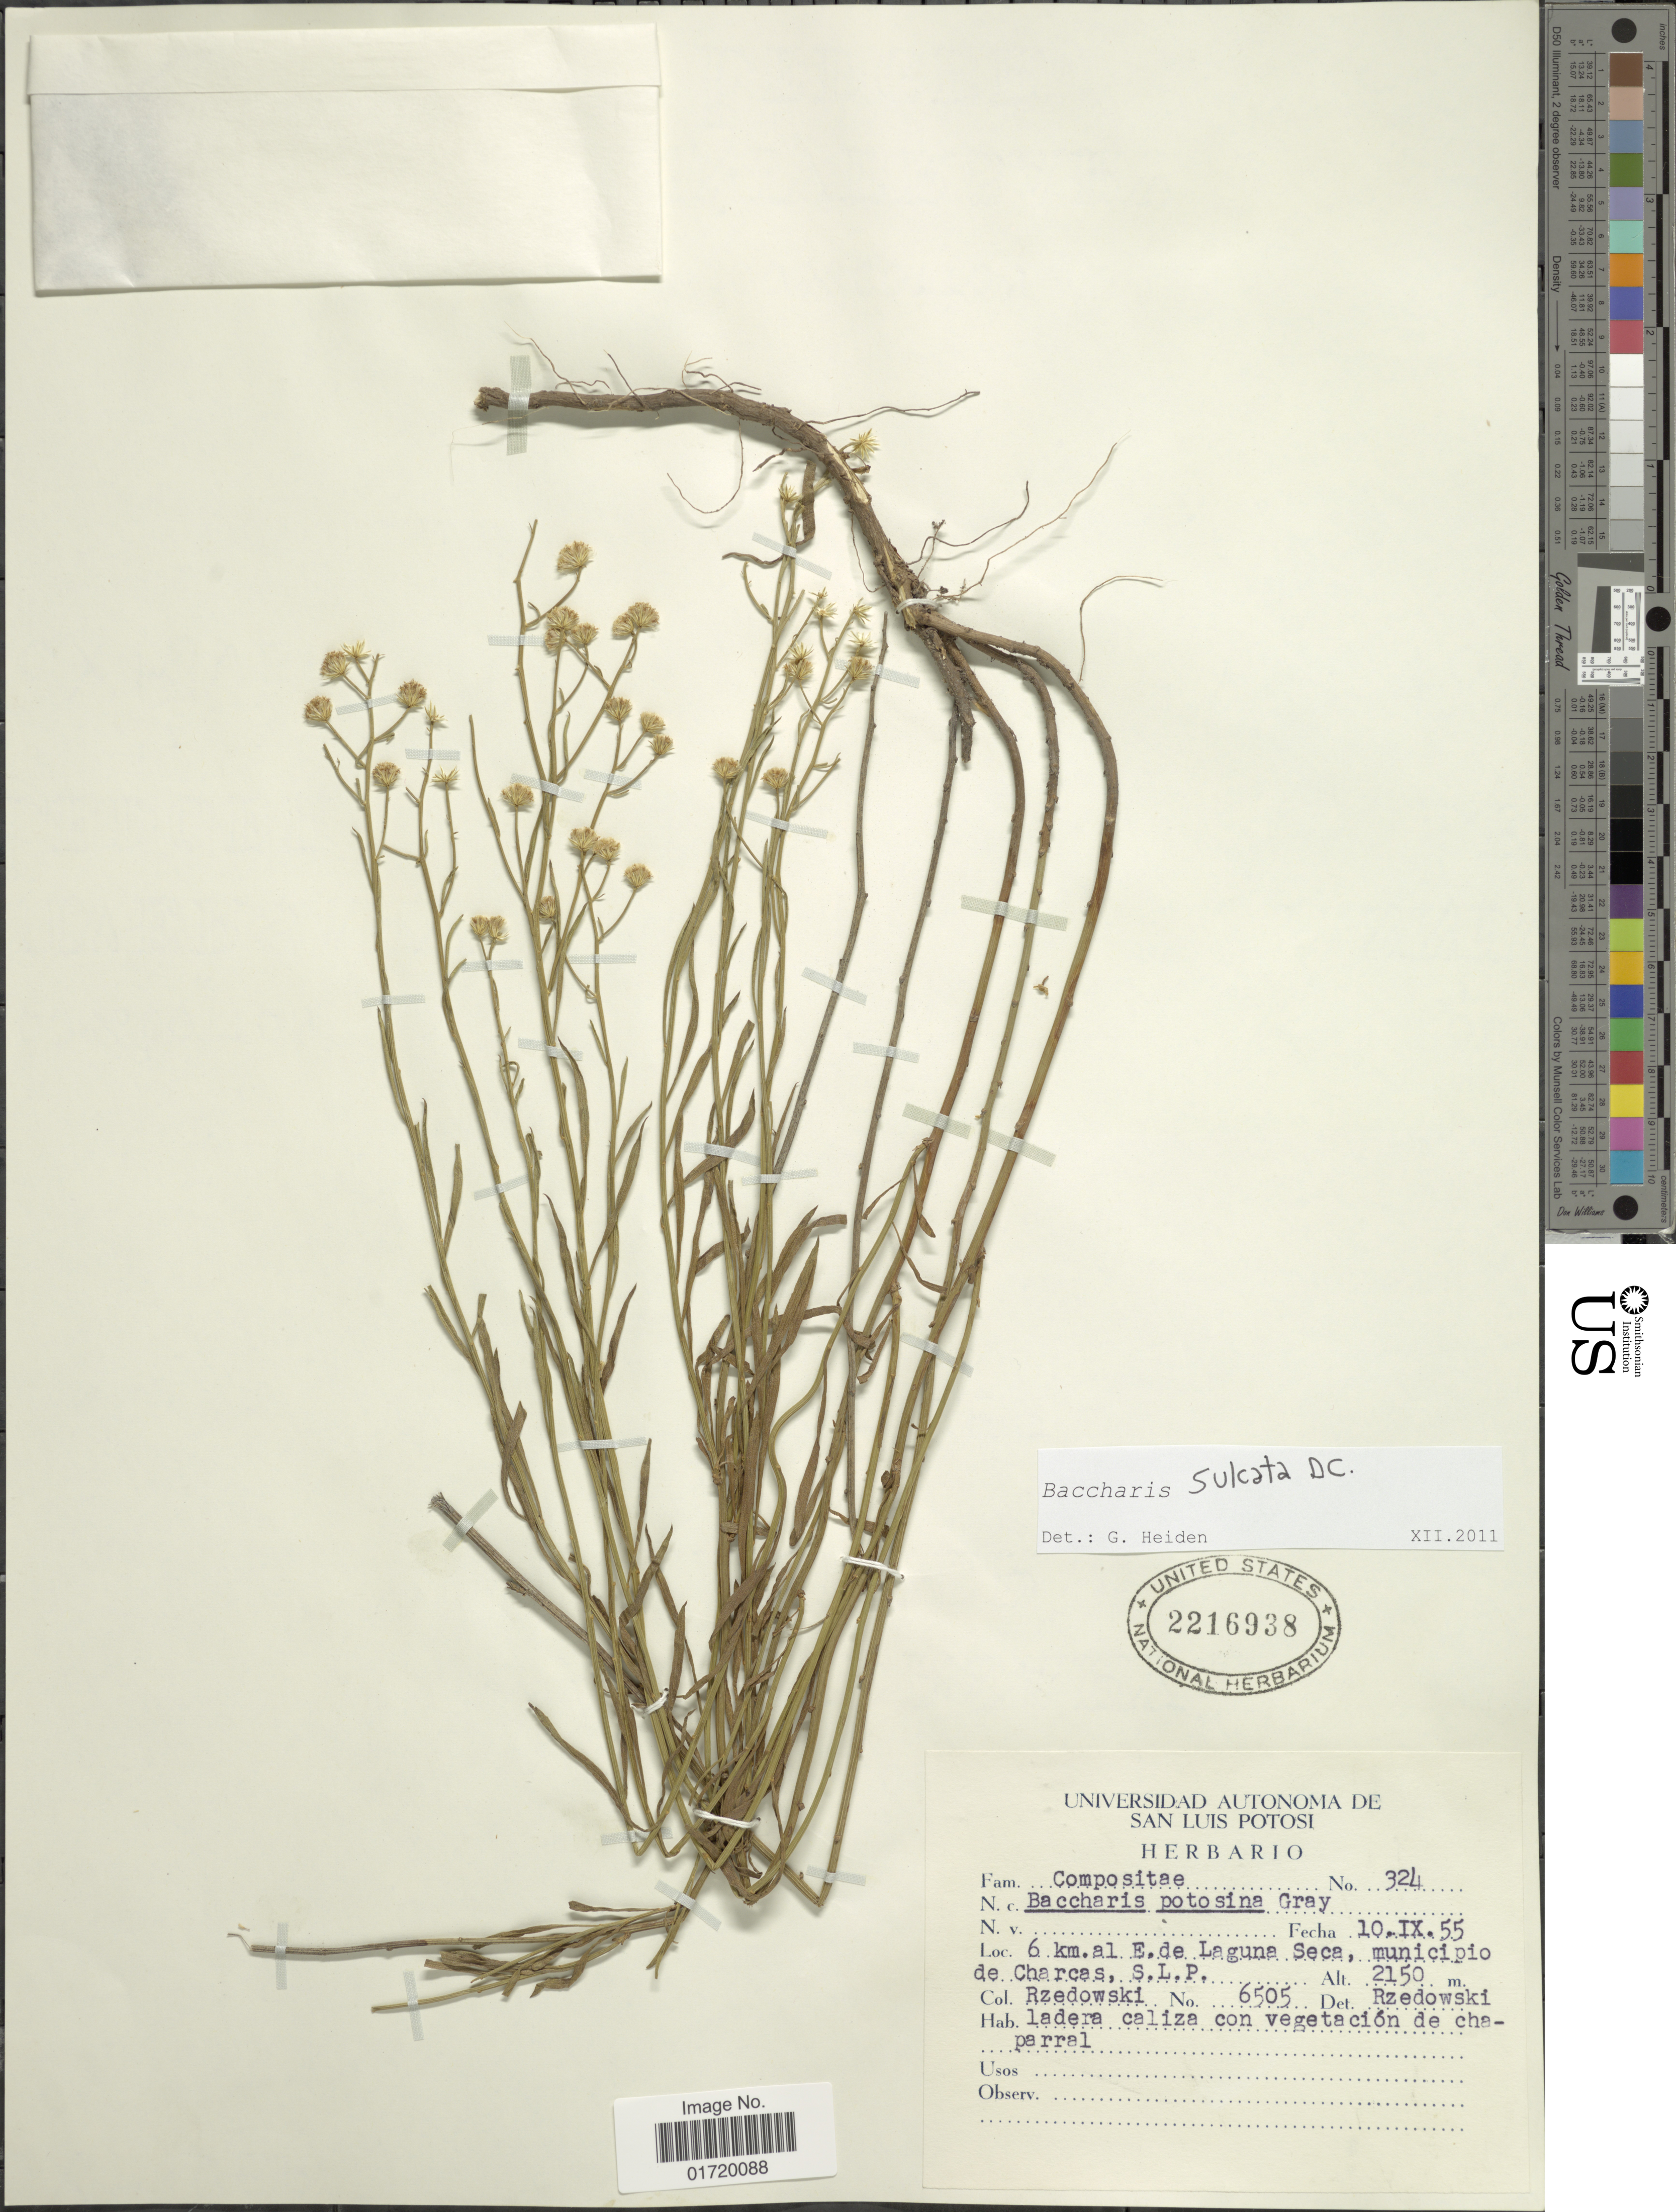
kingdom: Plantae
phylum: Tracheophyta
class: Magnoliopsida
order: Asterales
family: Asteraceae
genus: Baccharis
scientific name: Baccharis sulcata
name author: DC.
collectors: Rzedowski, --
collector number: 6505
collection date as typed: Transcribed d/m/y: 10/9/55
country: Mexico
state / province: San Luis Potosí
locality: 6 km al E de Laguna Seca, municipio de Charcas, S. L. P.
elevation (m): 2150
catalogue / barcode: US 2216938